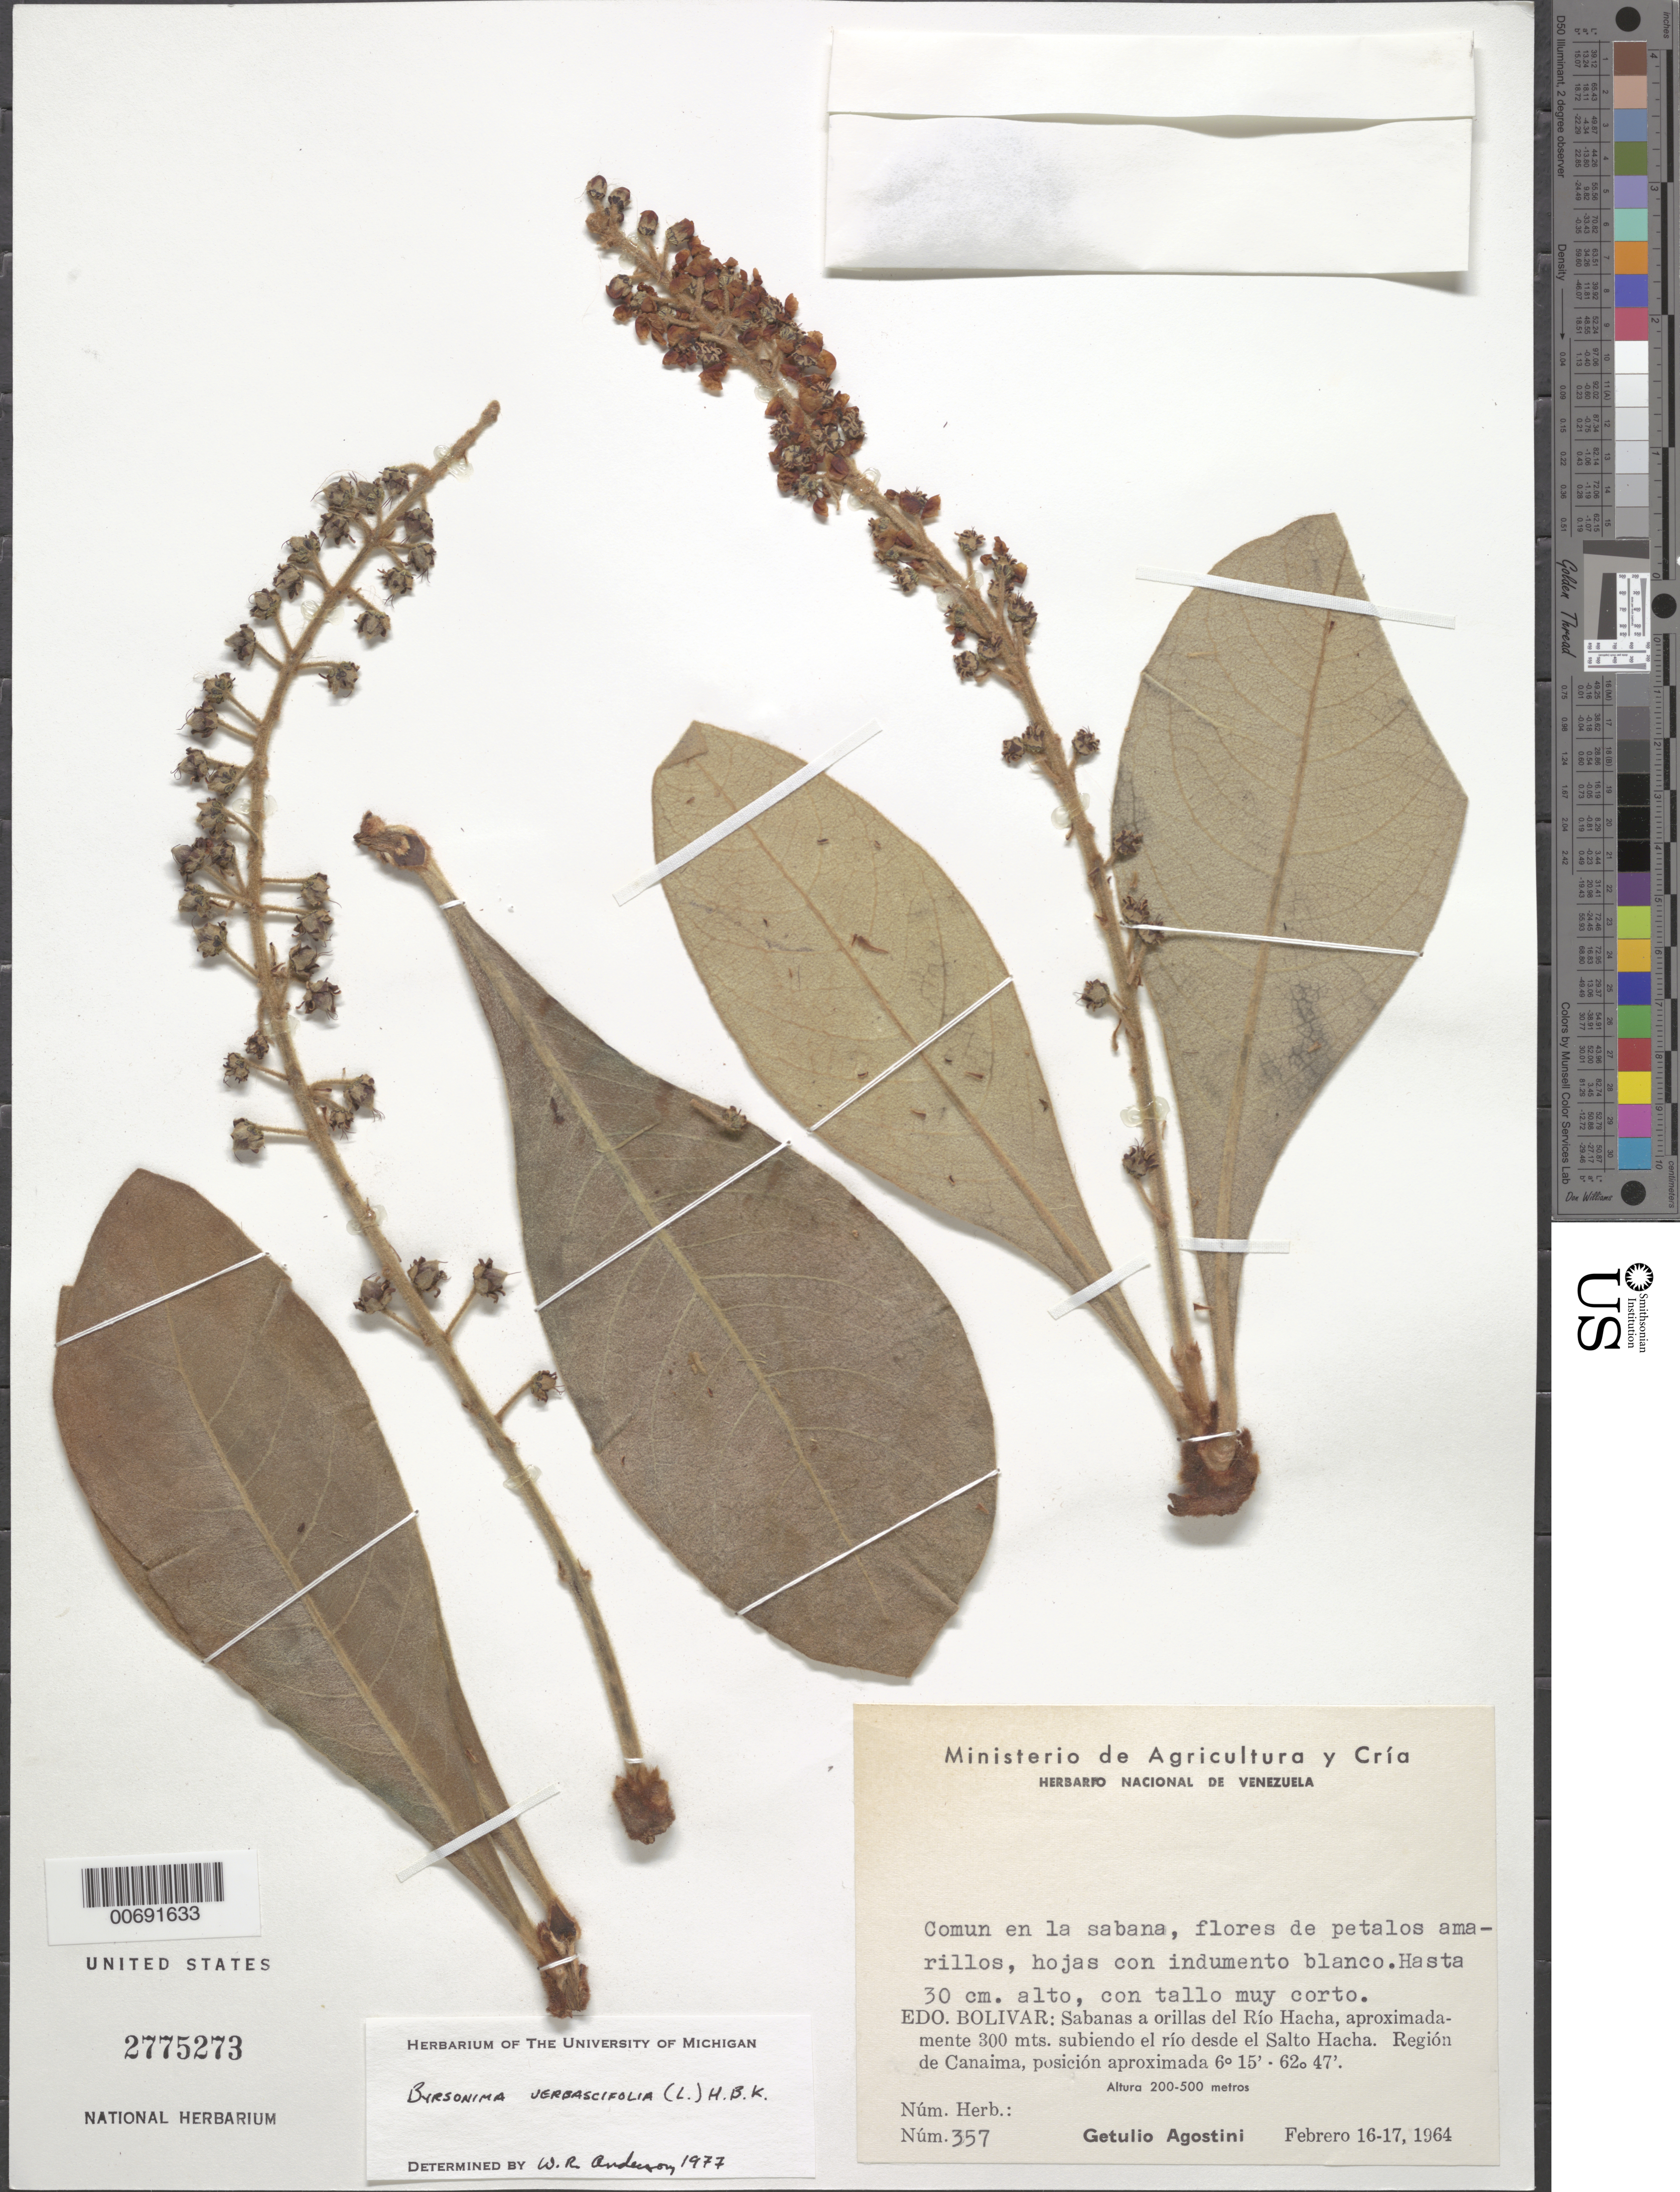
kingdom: Plantae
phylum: Tracheophyta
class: Magnoliopsida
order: Malpighiales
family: Malpighiaceae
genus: Byrsonima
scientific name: Byrsonima verbascifolia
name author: (L.) DC.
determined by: Anderson, W. R., (MICH), University of Michigan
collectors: G. Agostini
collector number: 357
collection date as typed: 16-Feb-64 to 17-Feb-64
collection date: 1964-02-16/1964-02-17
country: Venezuela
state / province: Bolívar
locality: Río Hacha, 300 m subiendo el río desde el Salto Hacha, region de Canaima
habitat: Savannas along river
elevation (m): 200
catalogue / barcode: US 2775273